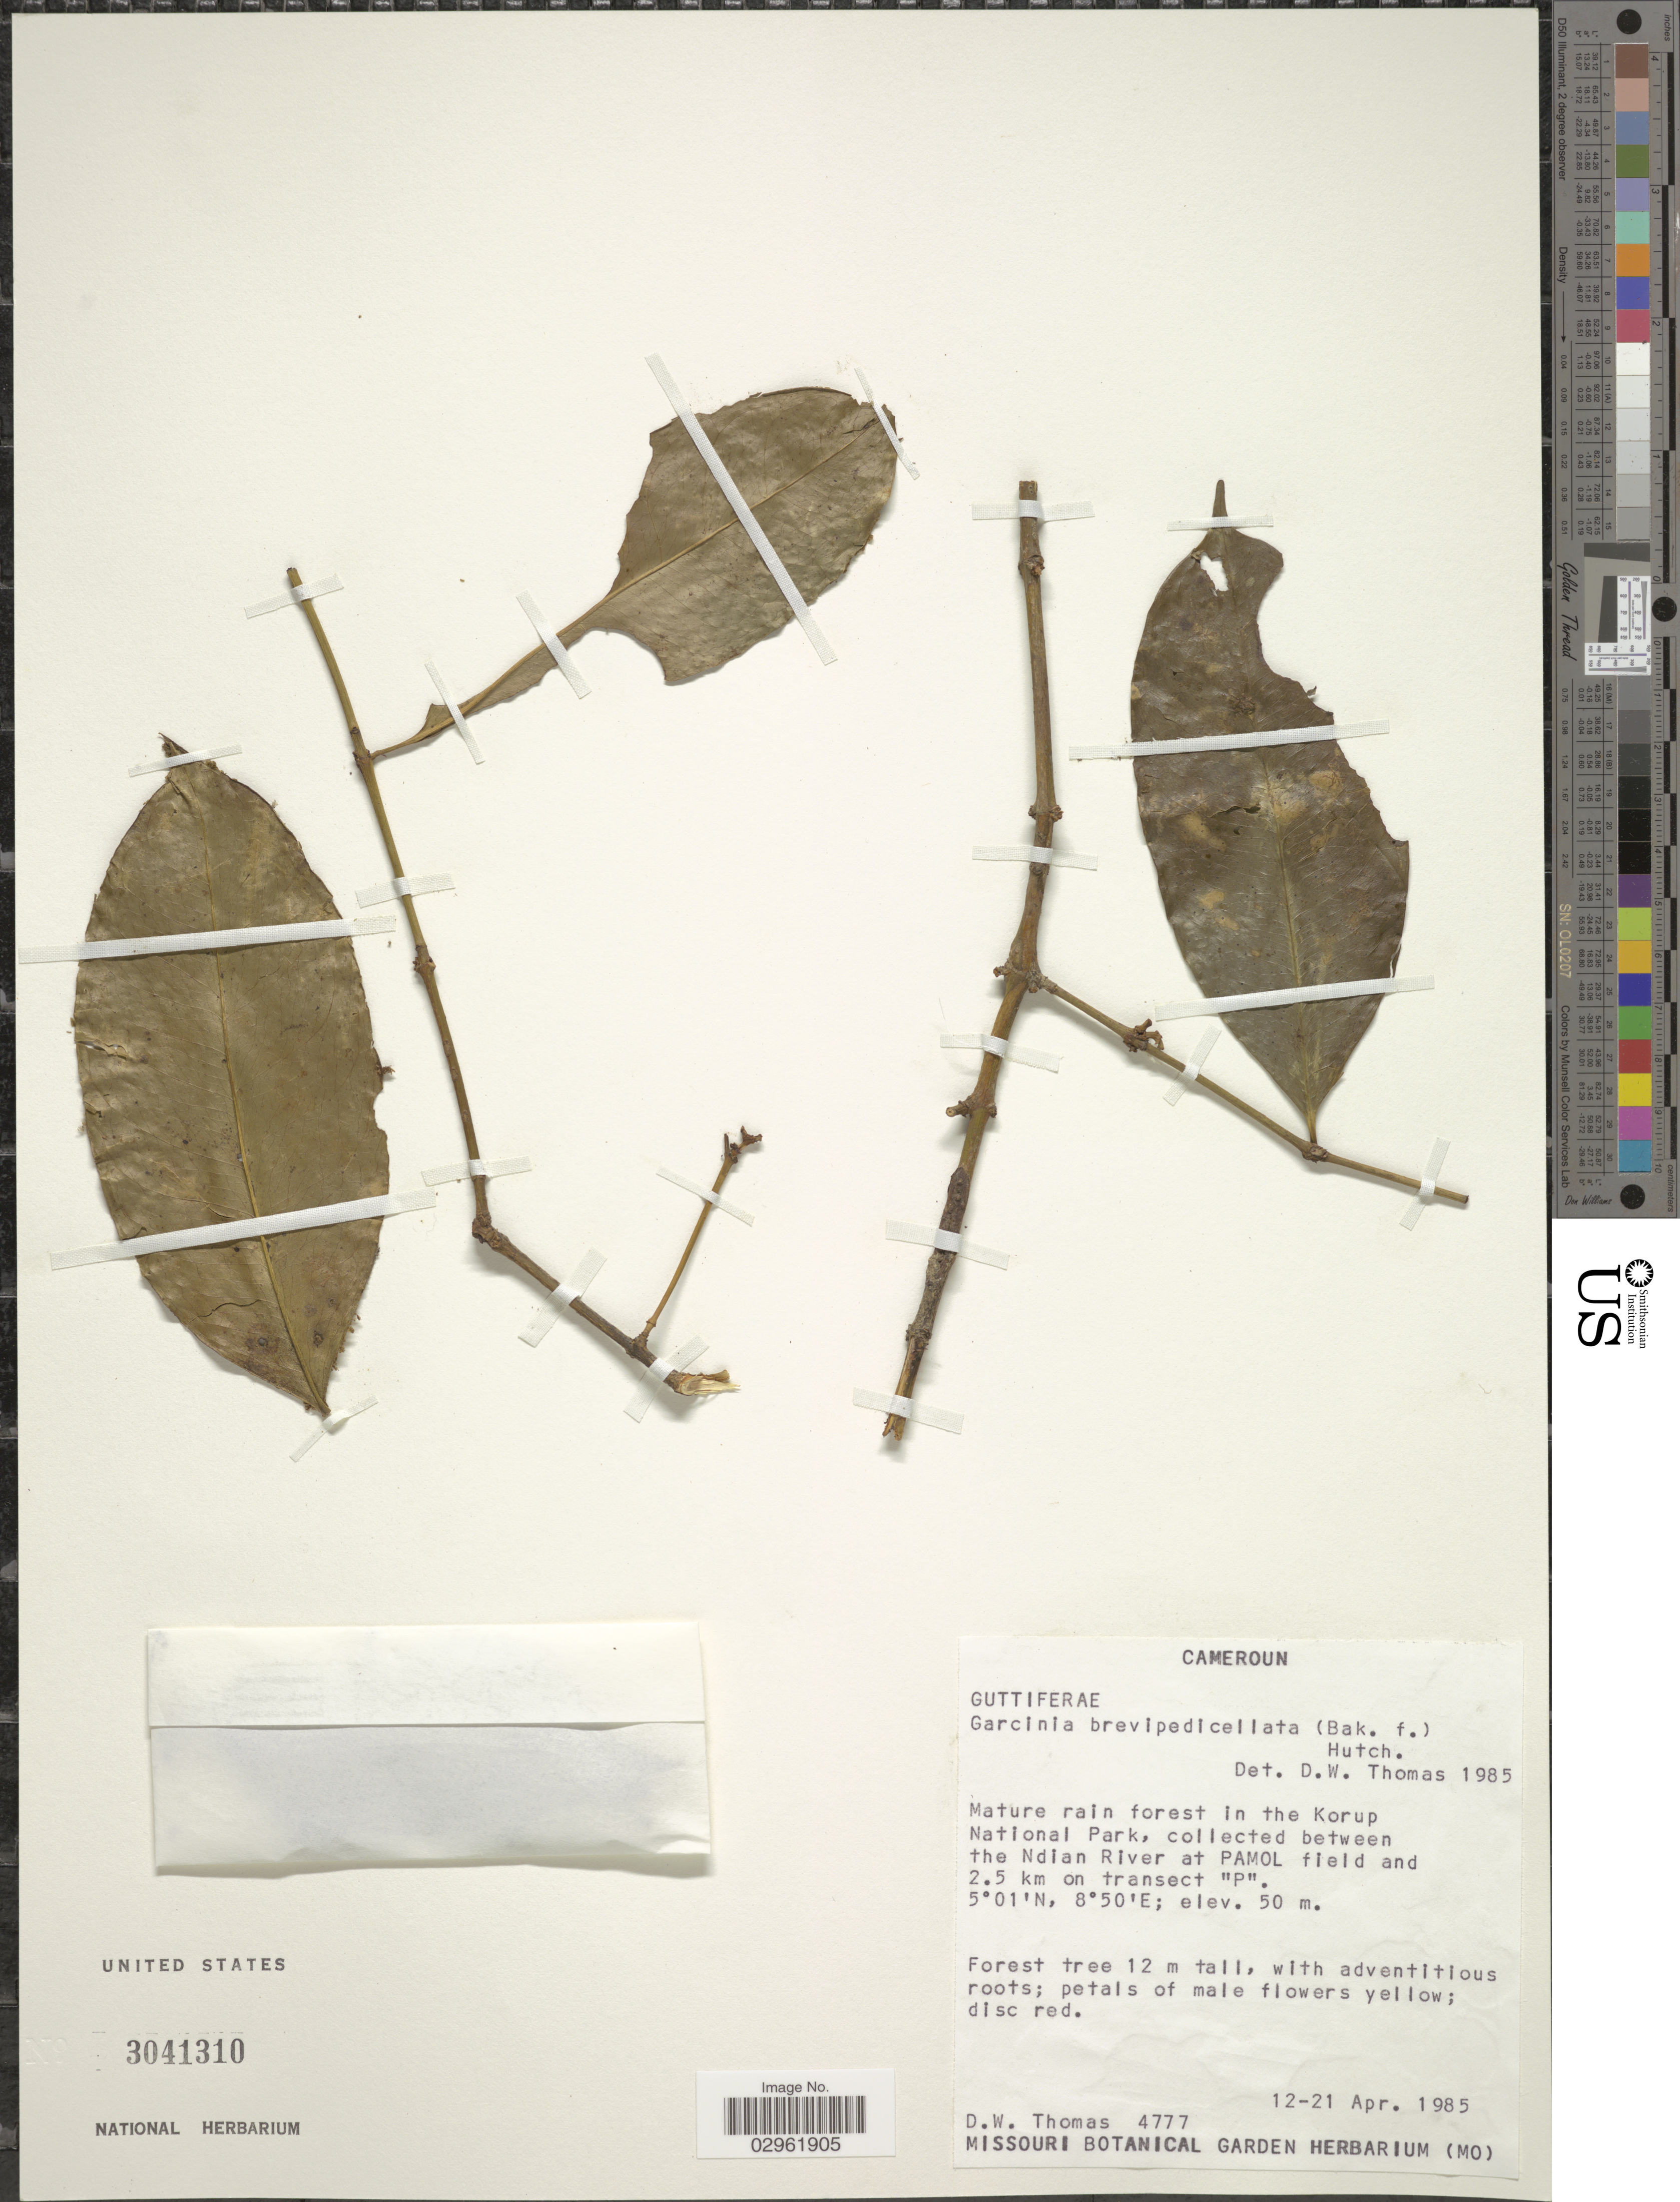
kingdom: Plantae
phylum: Tracheophyta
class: Magnoliopsida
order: Malpighiales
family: Clusiaceae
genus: Garcinia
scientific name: Garcinia brevipedicellata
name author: (Baker f.) Hutch. & Dalziel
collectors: D. W. Thomas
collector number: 4777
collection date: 1985-04-12/1985-04-21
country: Cameroon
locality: Mature rain forest in the Korup National Park, collected between the Ndian River at Pamol field and 2.5 km on transect "P".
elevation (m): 50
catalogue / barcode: US 3041310